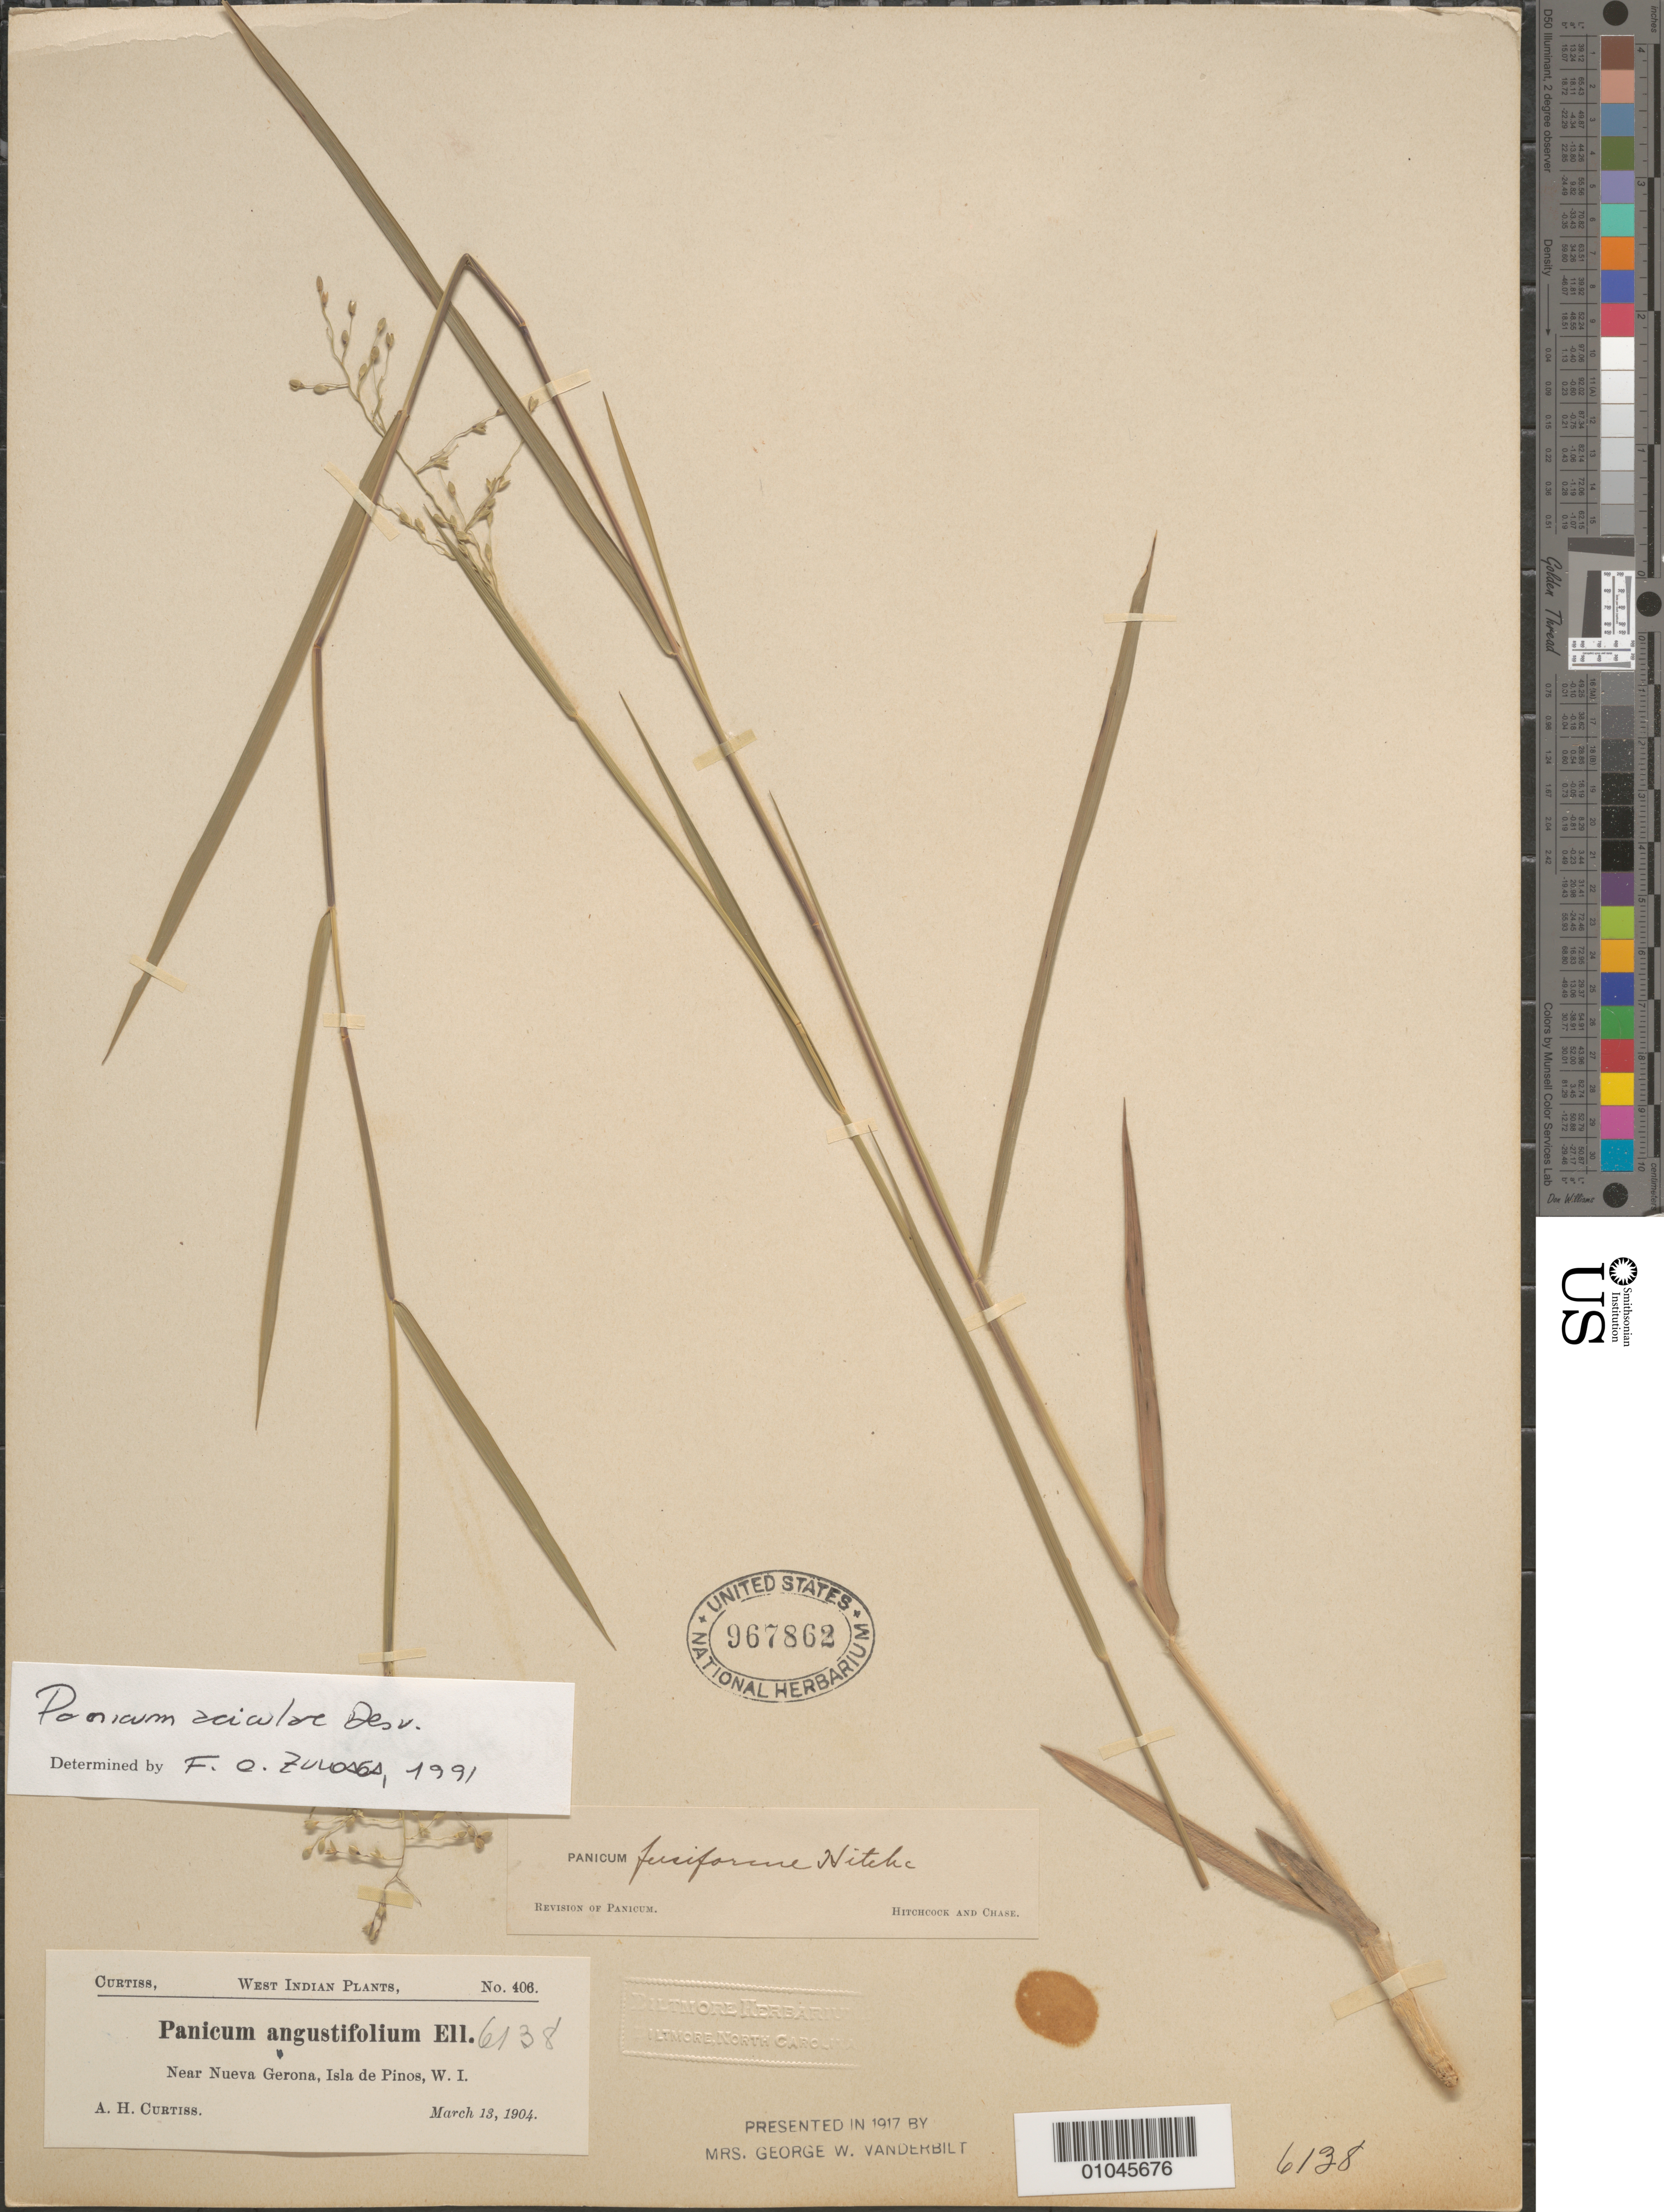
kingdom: Plantae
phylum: Tracheophyta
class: Liliopsida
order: Poales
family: Poaceae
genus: Panicum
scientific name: Panicum aciculare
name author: Desv. ex Poir.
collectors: A. H. Curtiss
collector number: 6138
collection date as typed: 13 Mar 1904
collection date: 1904-03-13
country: Cuba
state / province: Isla de la Juventud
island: Isla de la Juventud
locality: [Isle of Pines], Near Nueva Gerona, Isla de Pinos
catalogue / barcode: US 967862